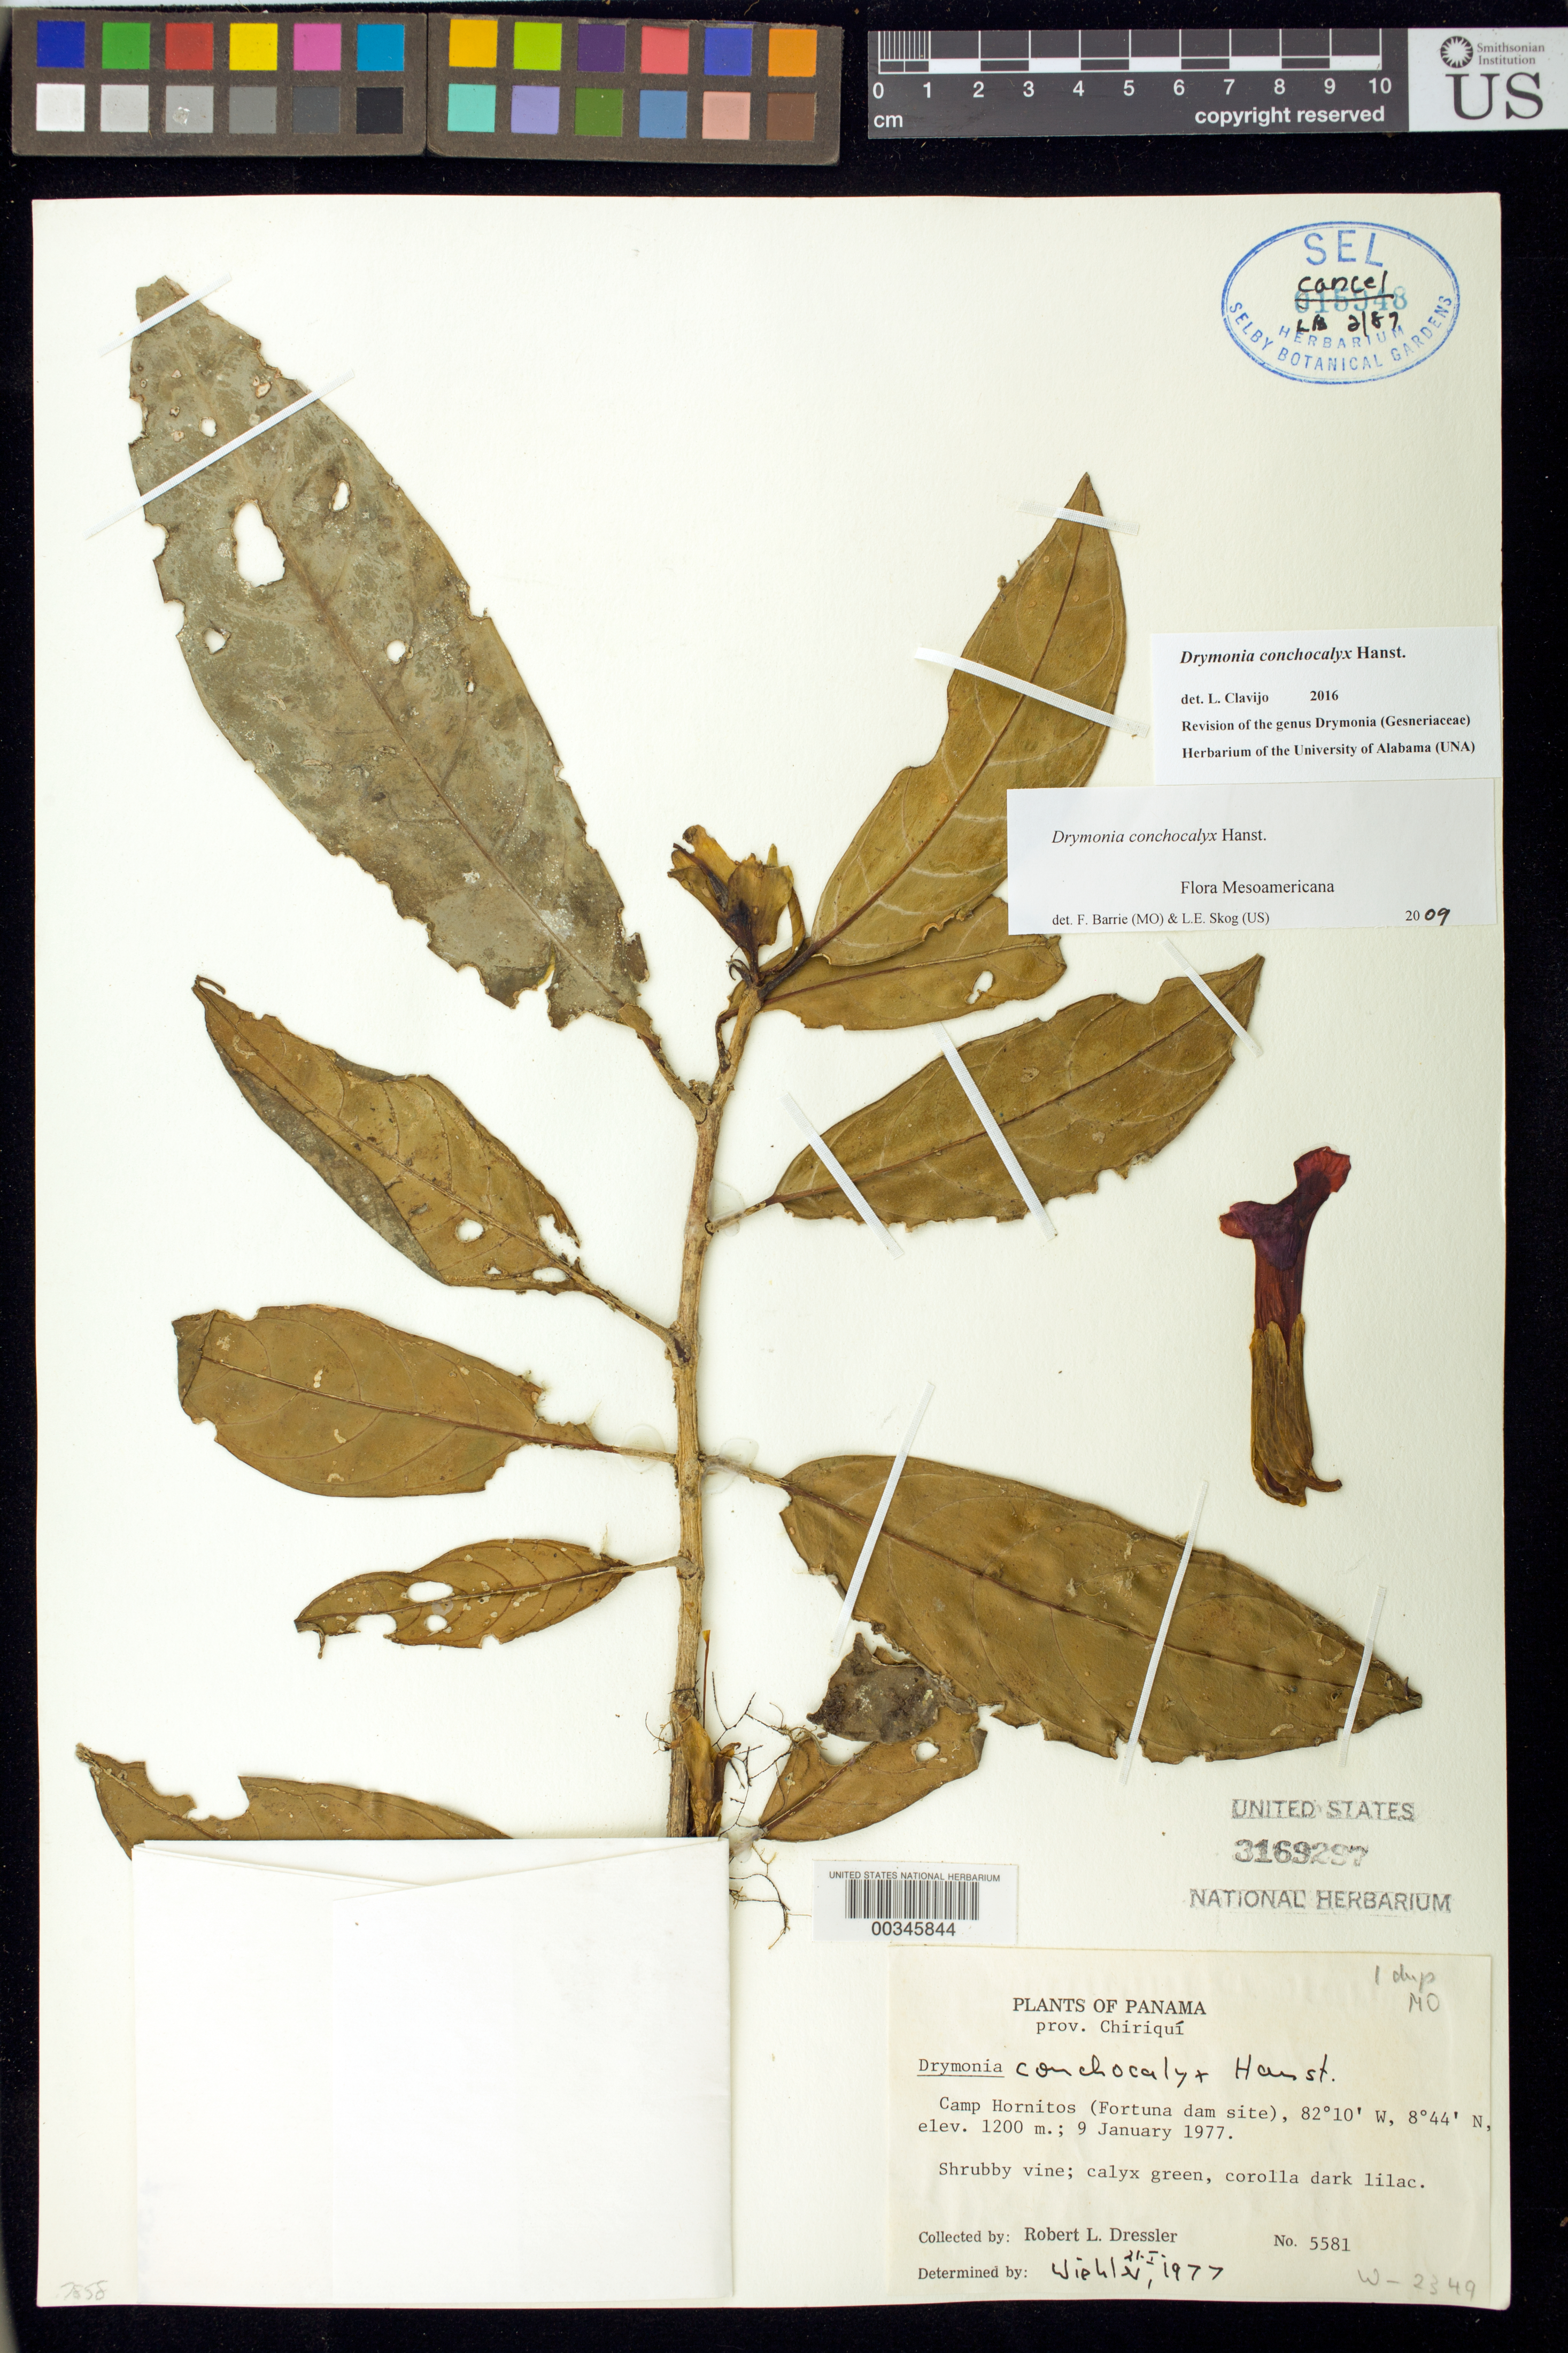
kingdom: Plantae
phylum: Tracheophyta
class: Magnoliopsida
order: Lamiales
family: Gesneriaceae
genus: Drymonia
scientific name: Drymonia conchocalyx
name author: Hanst.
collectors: R. Dressler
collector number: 5581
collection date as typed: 09 Jan 1977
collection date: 1977-01-09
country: Panama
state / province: Chiriquí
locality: Camp Hornitos (Fortuna Dam site)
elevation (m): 1200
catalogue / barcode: US 3169297